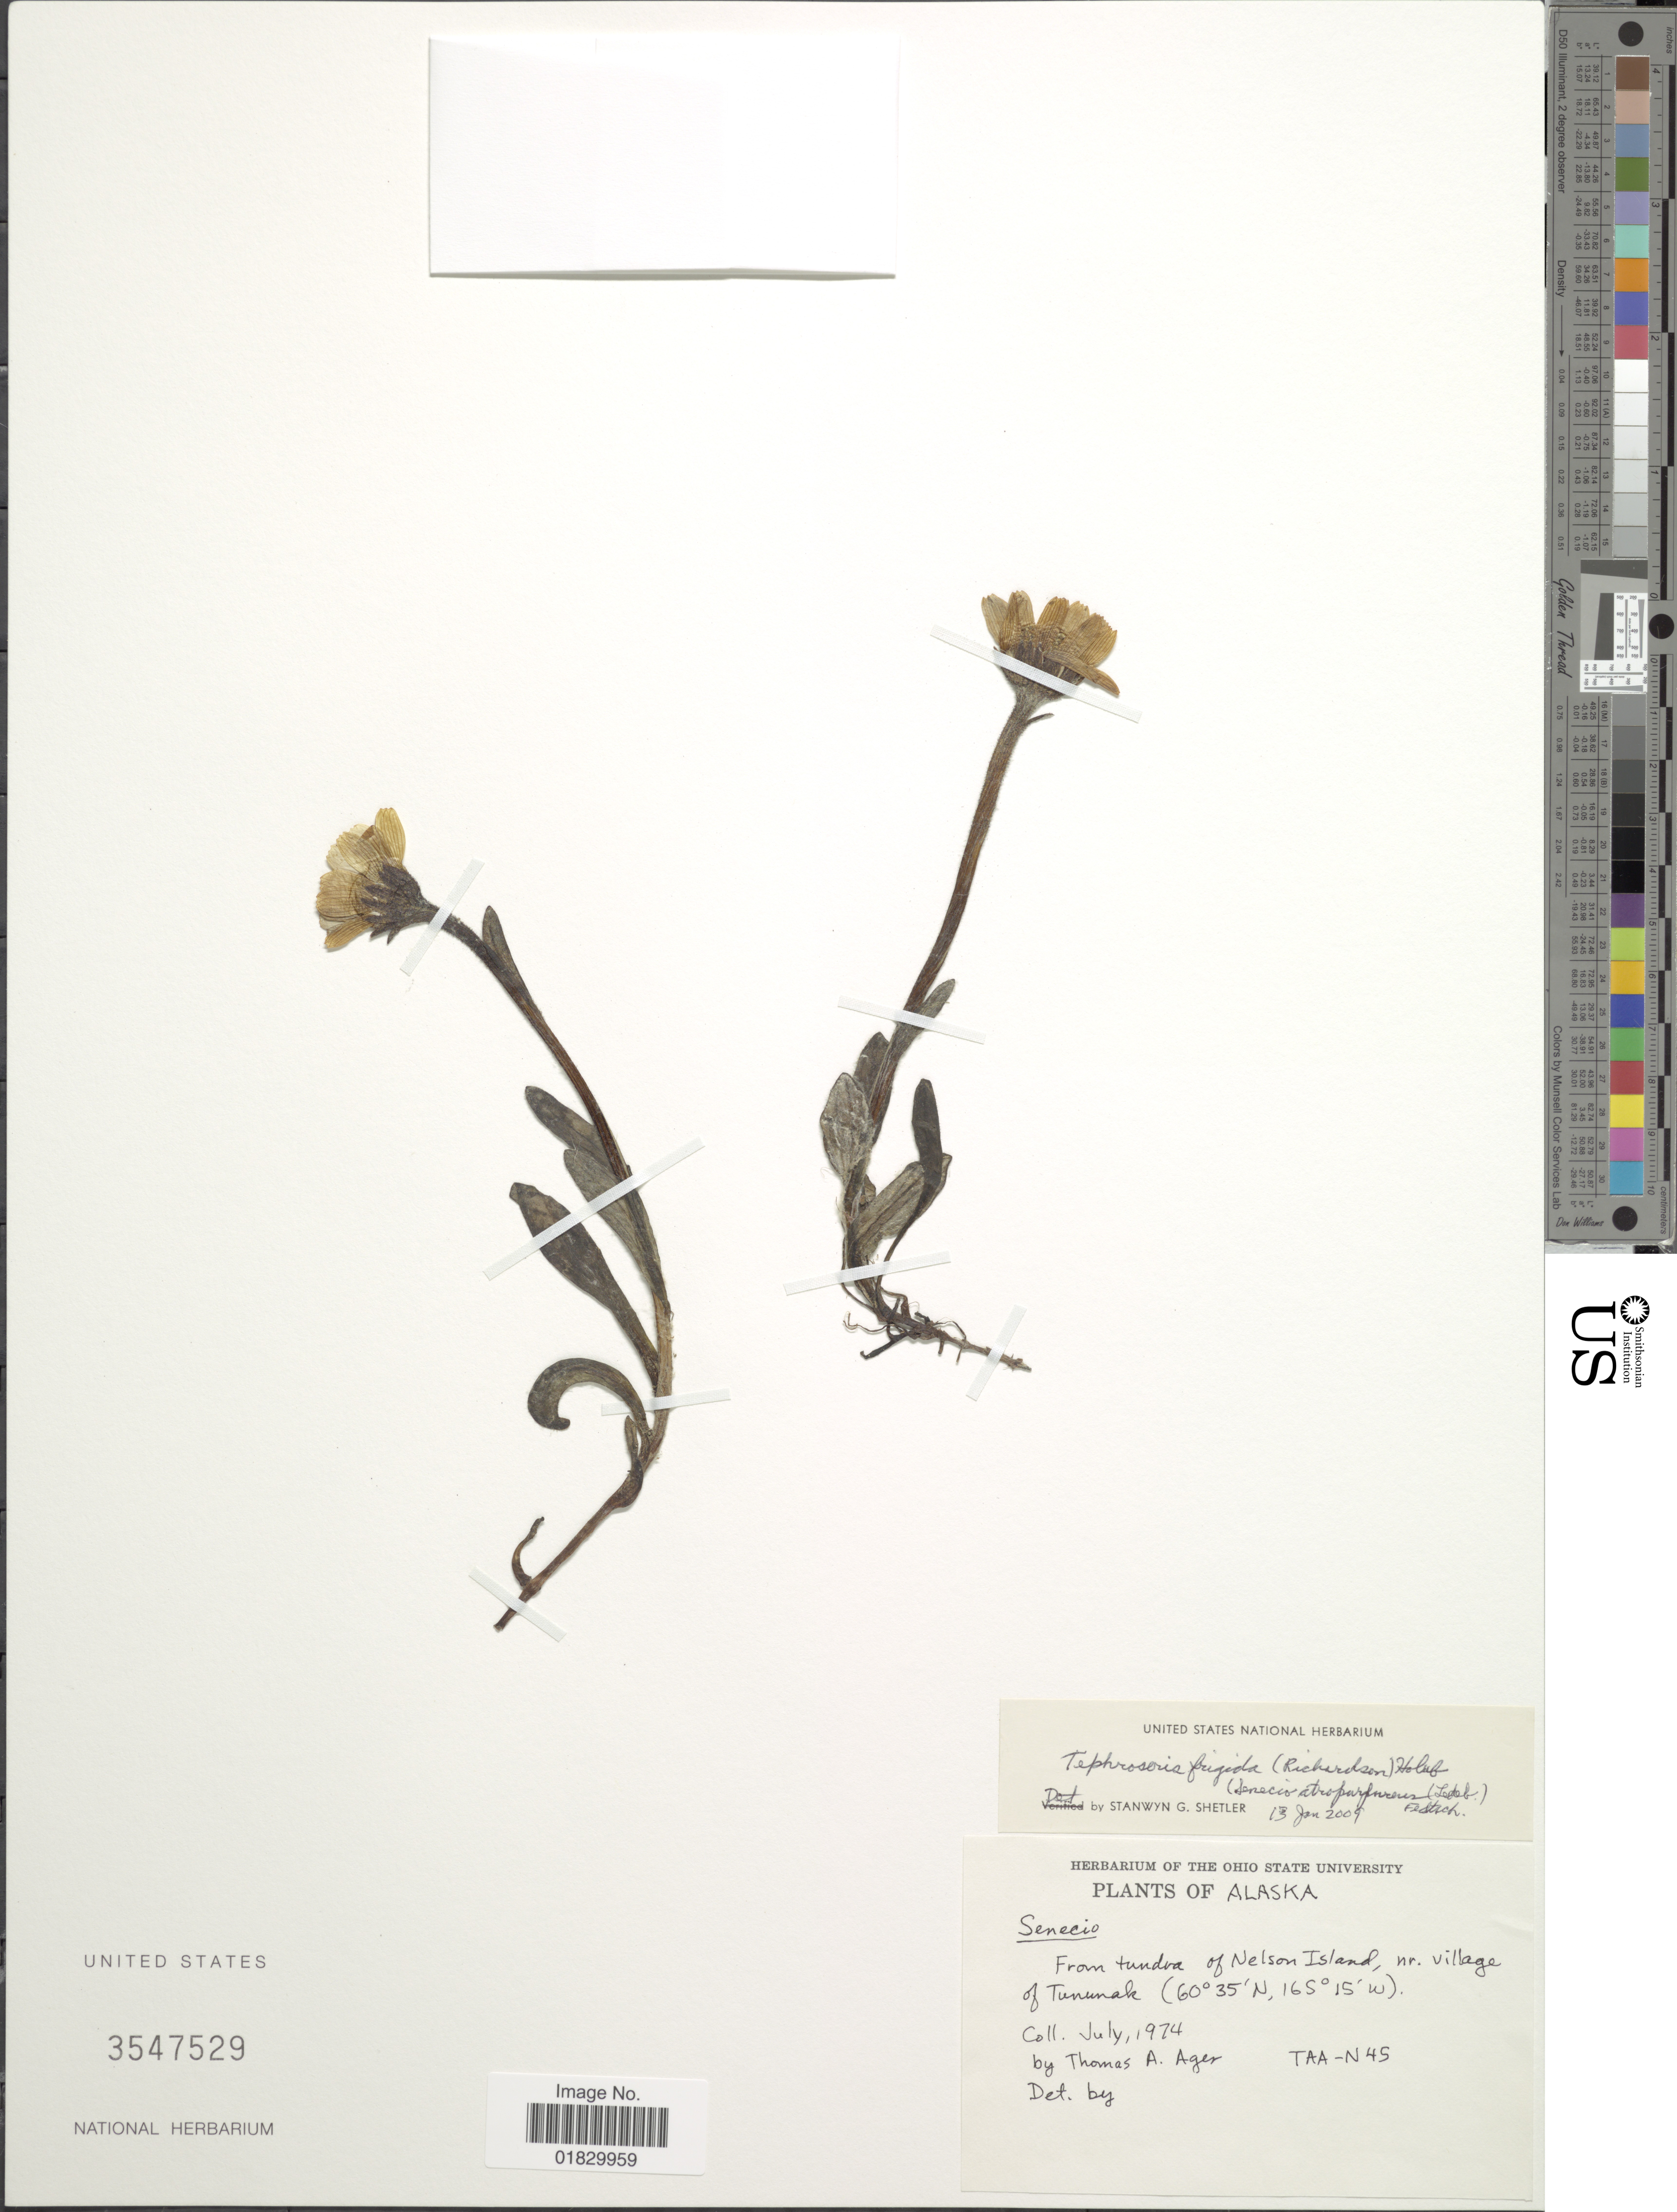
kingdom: Plantae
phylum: Tracheophyta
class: Magnoliopsida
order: Asterales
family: Asteraceae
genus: Tephroseris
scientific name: Tephroseris frigida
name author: (Richardson) Holub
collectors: T. A. Ager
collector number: TAA-N45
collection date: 1974-07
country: United States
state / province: Alaska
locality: From tundra of Nelson Island, nr. village of Tununak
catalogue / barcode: US 3547529